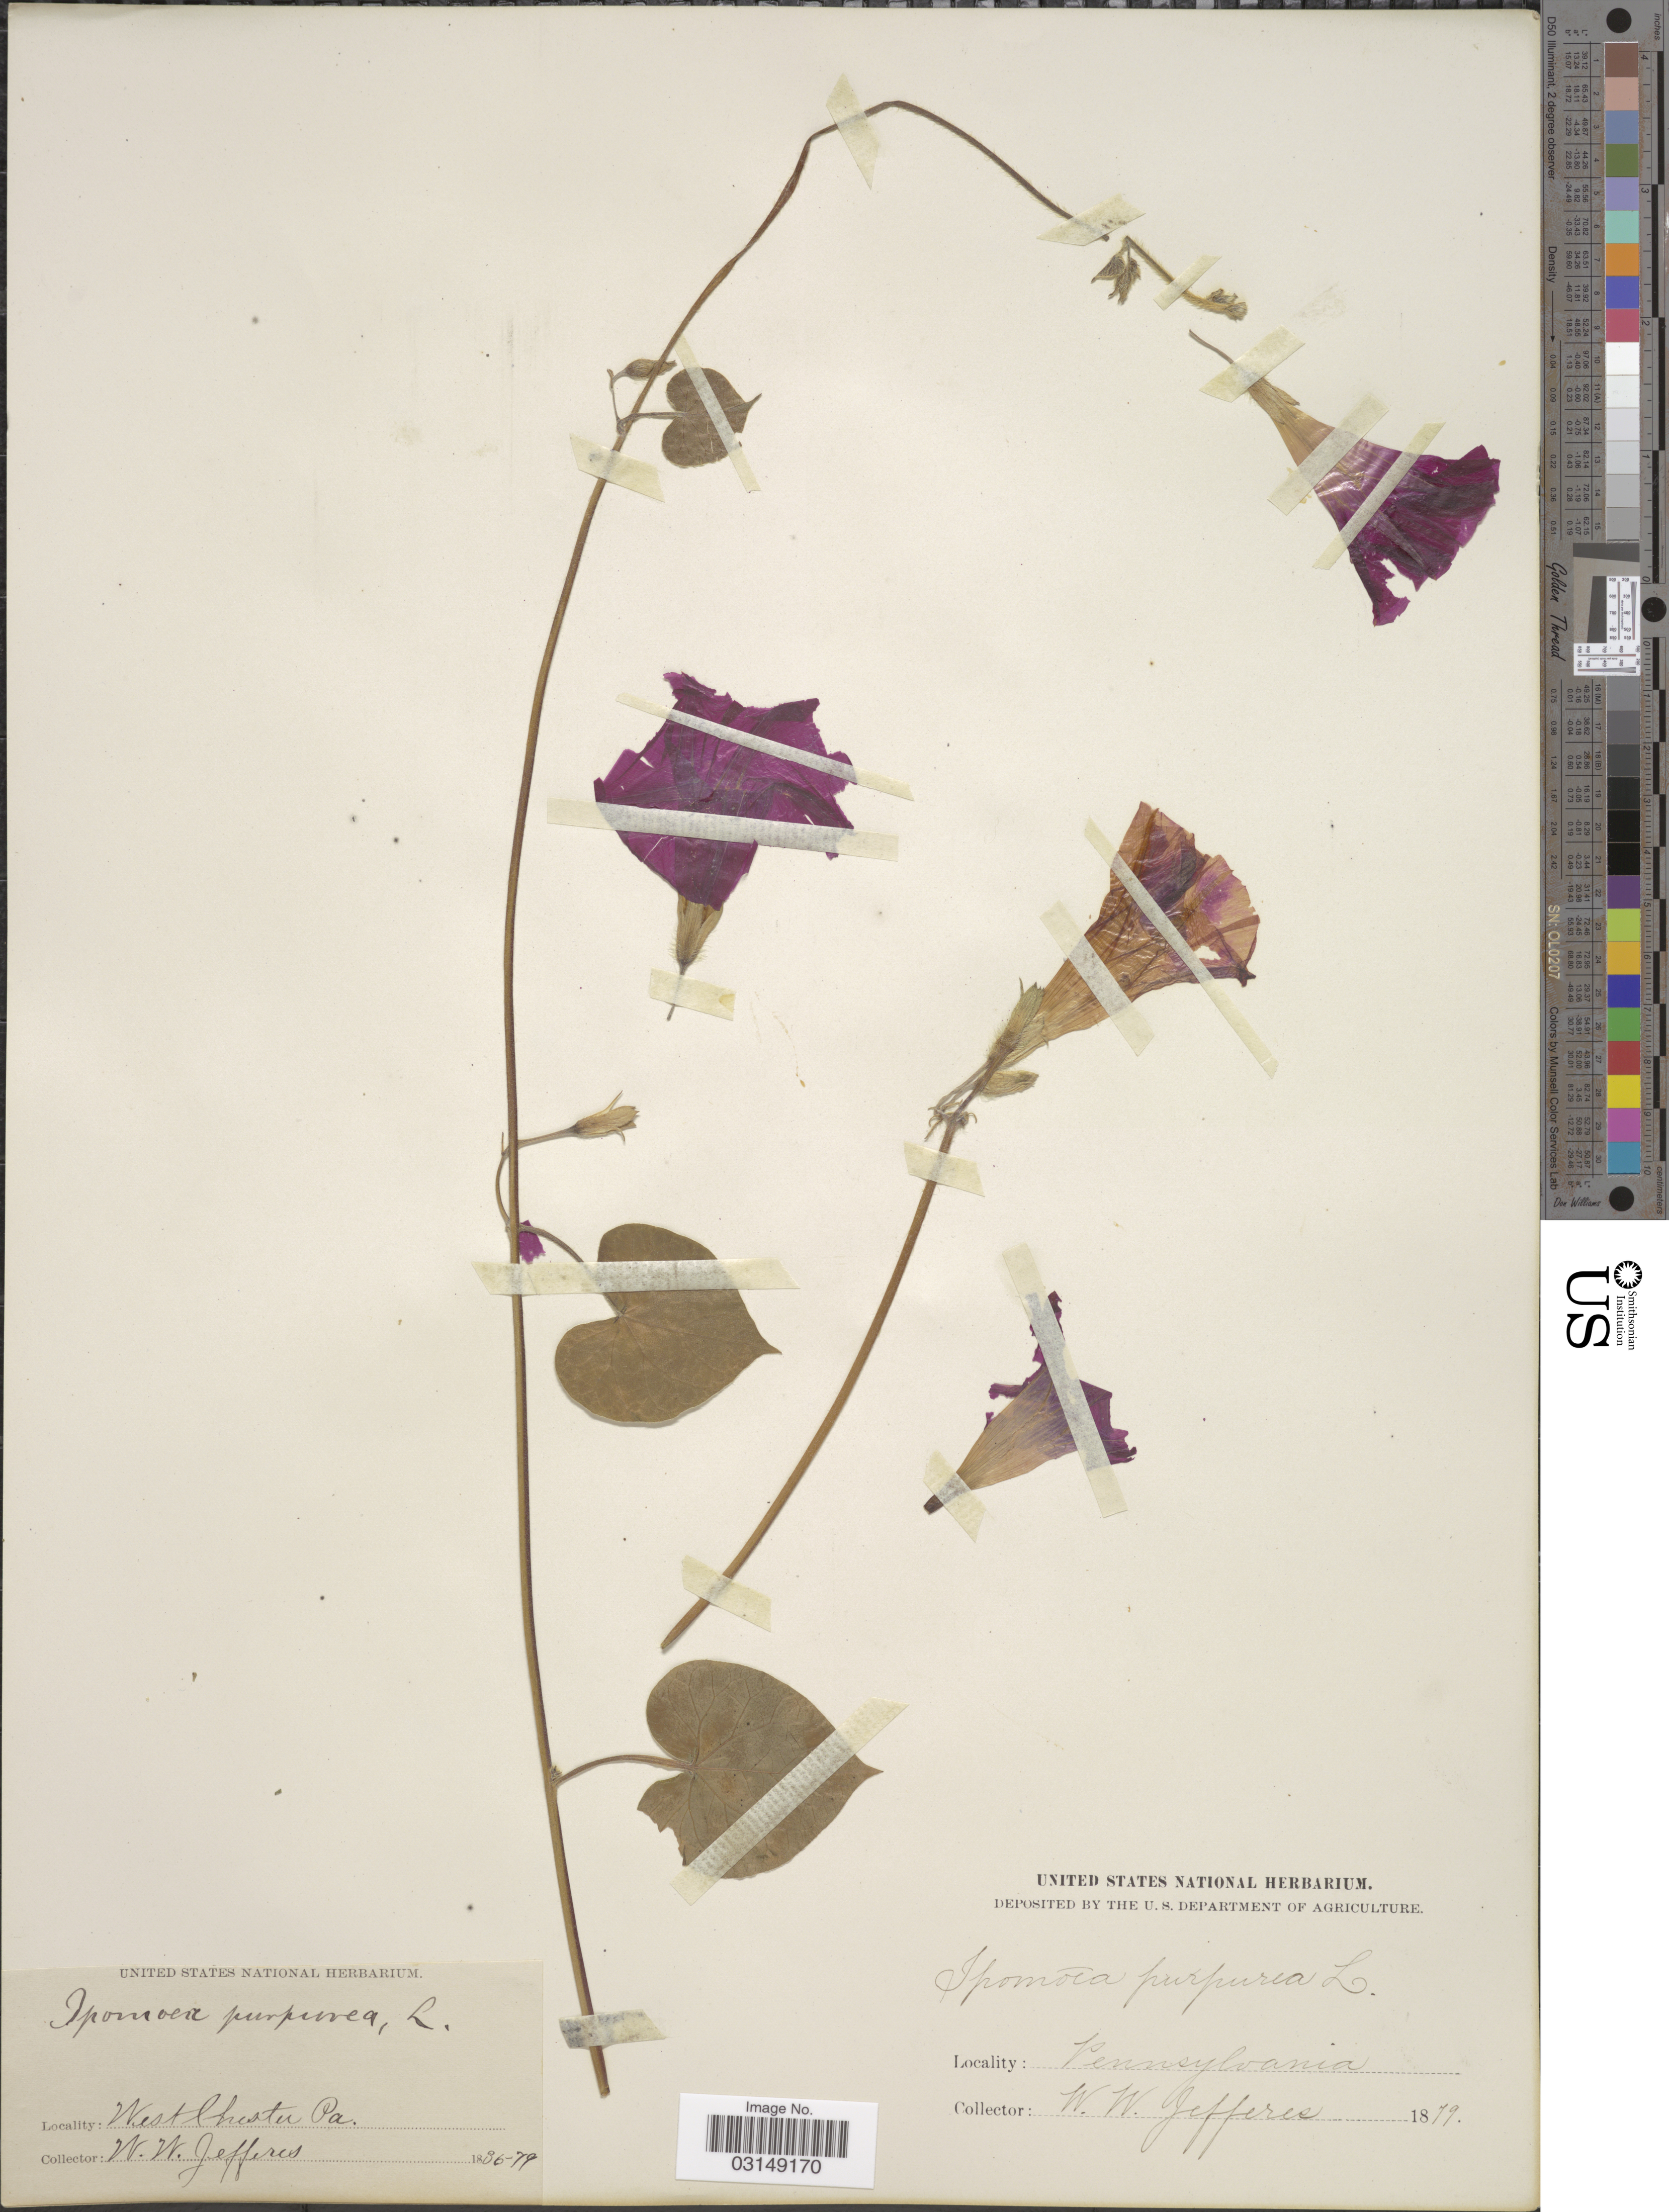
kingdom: Plantae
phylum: Tracheophyta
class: Magnoliopsida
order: Solanales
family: Convolvulaceae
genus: Ipomoea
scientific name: Ipomoea purpurea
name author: (L.) Roth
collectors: W. Jefferes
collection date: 1879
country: United States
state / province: Pennsylvania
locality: West Chester Pa.